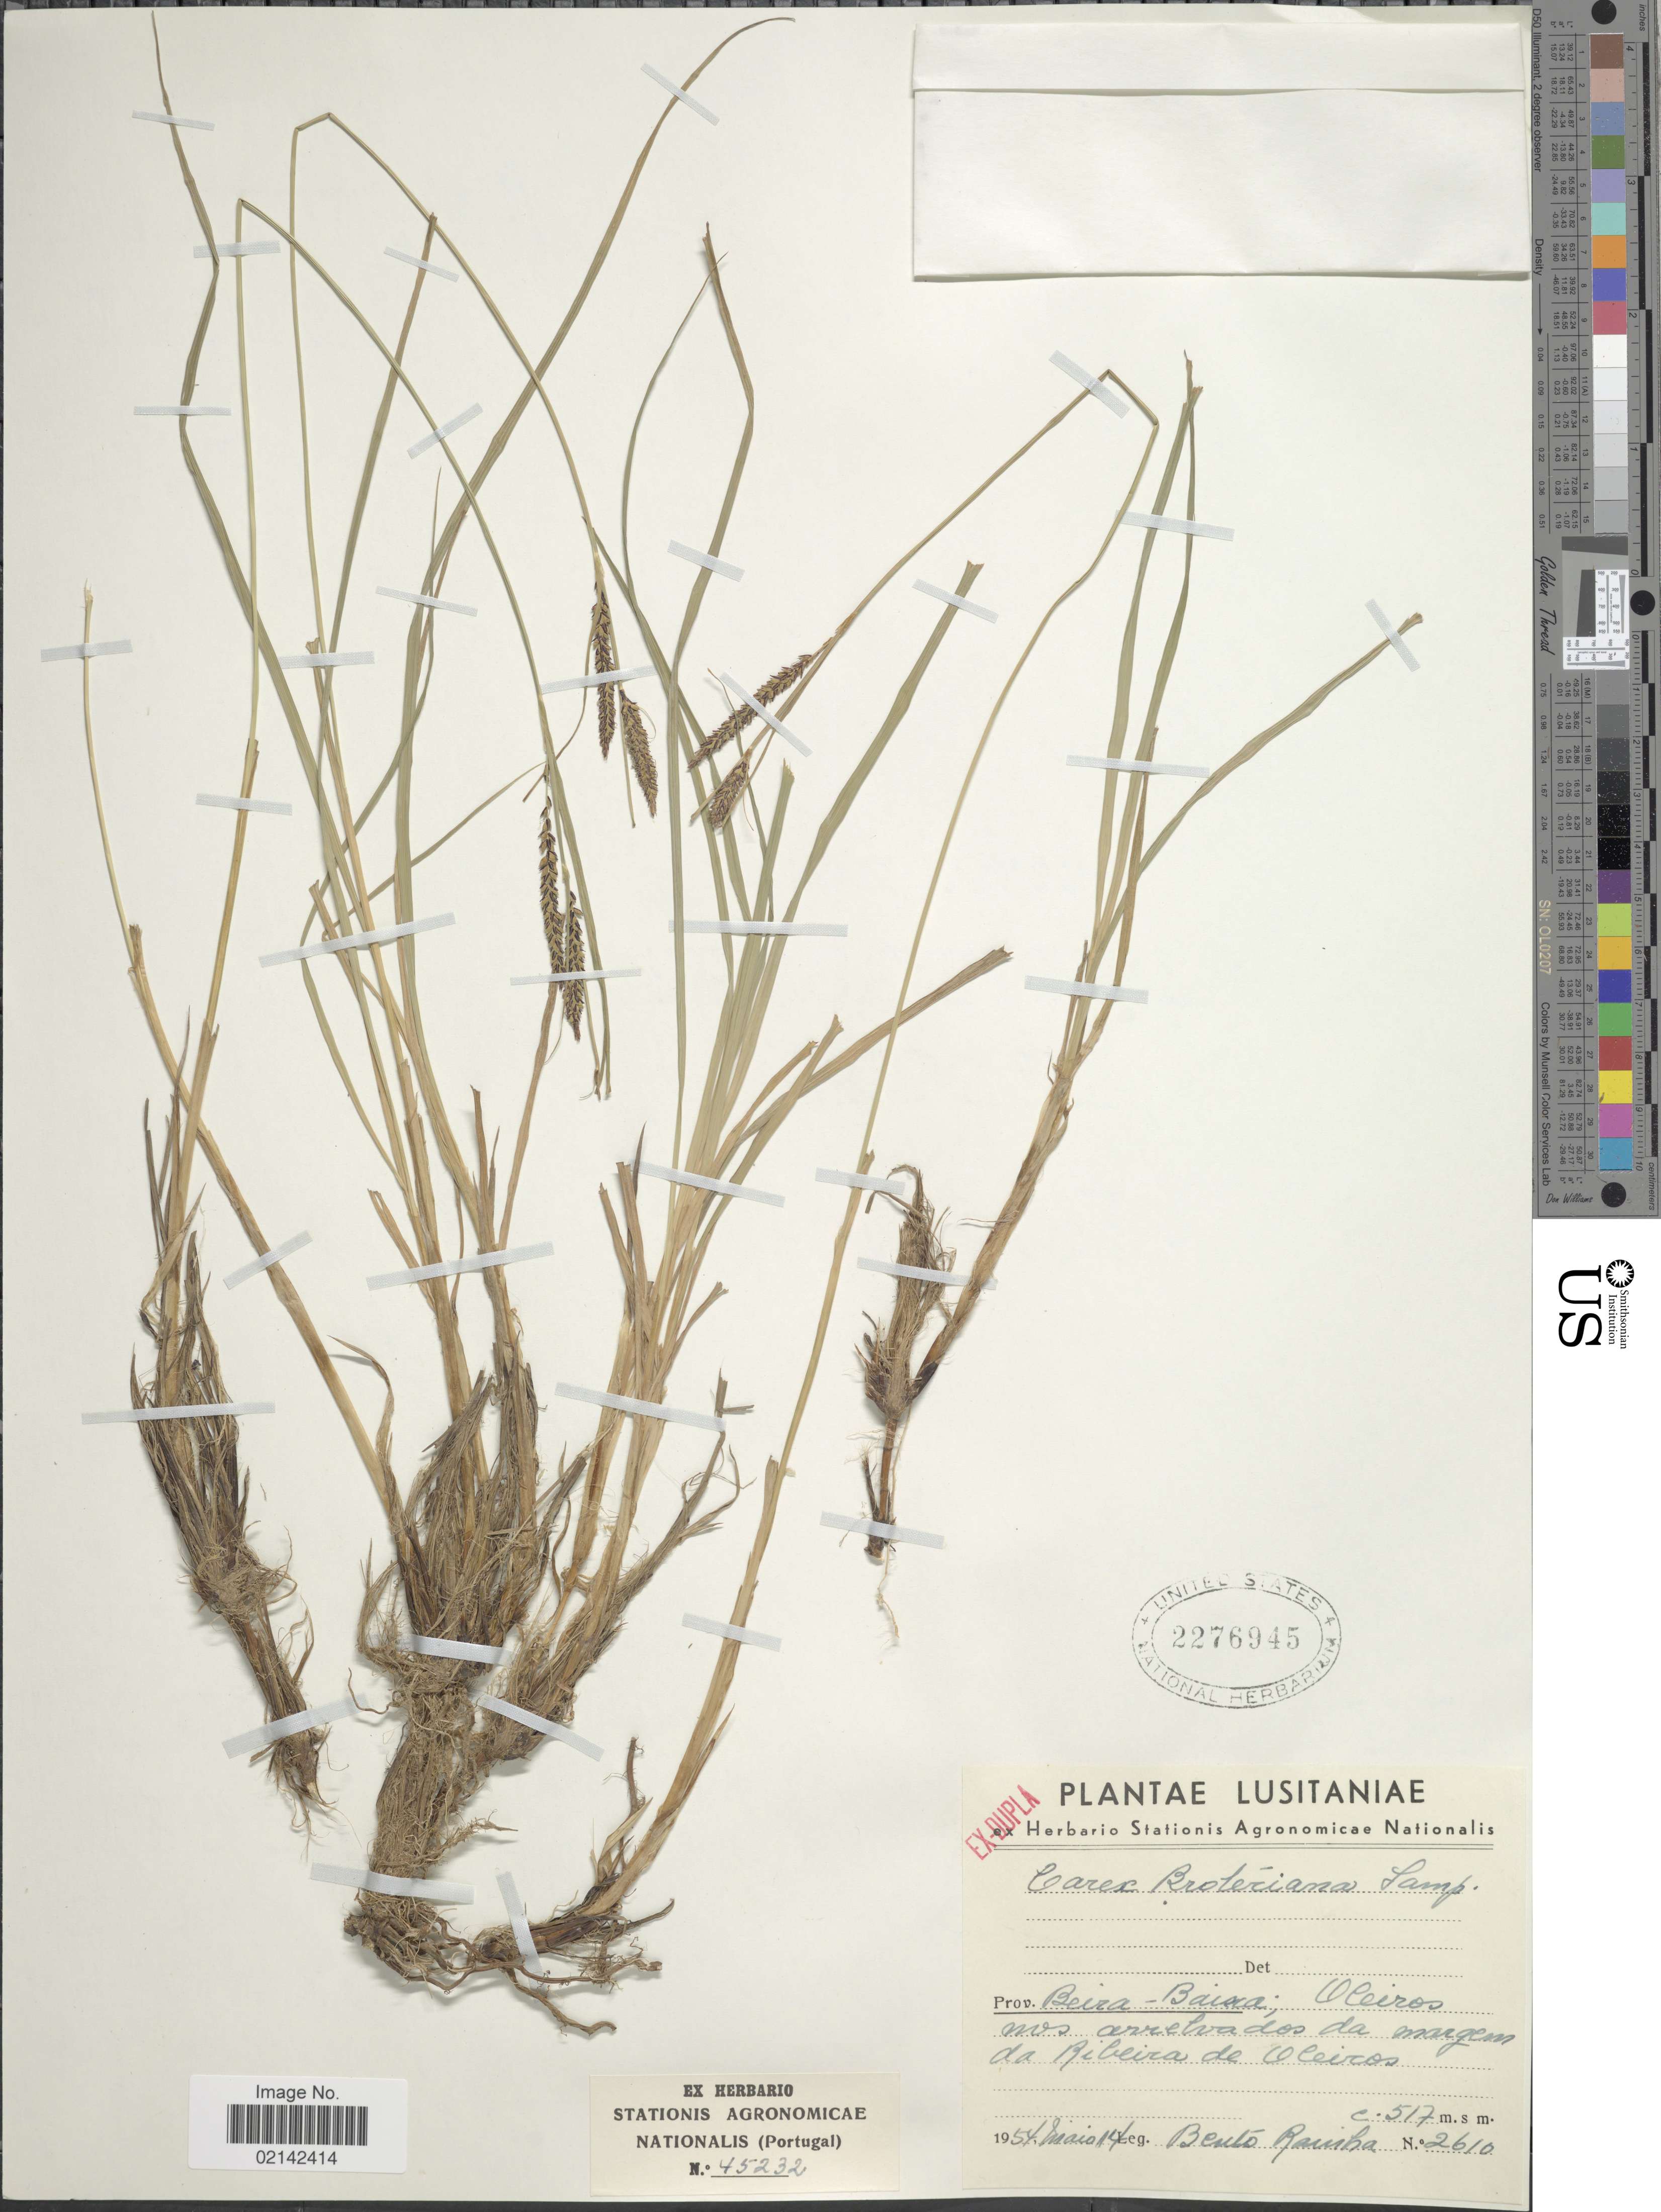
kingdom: Plantae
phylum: Tracheophyta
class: Liliopsida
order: Poales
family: Cyperaceae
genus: Carex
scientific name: Carex reuteriana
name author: Boiss.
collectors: B. Rainha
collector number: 2610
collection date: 1954-05-14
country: Portugal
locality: Lusitaniae, Prov. Beira - Baisca: Oleiris nos arrelvados da margem da Ribeira de Oleiros [interpreted]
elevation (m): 517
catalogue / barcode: US 2276945